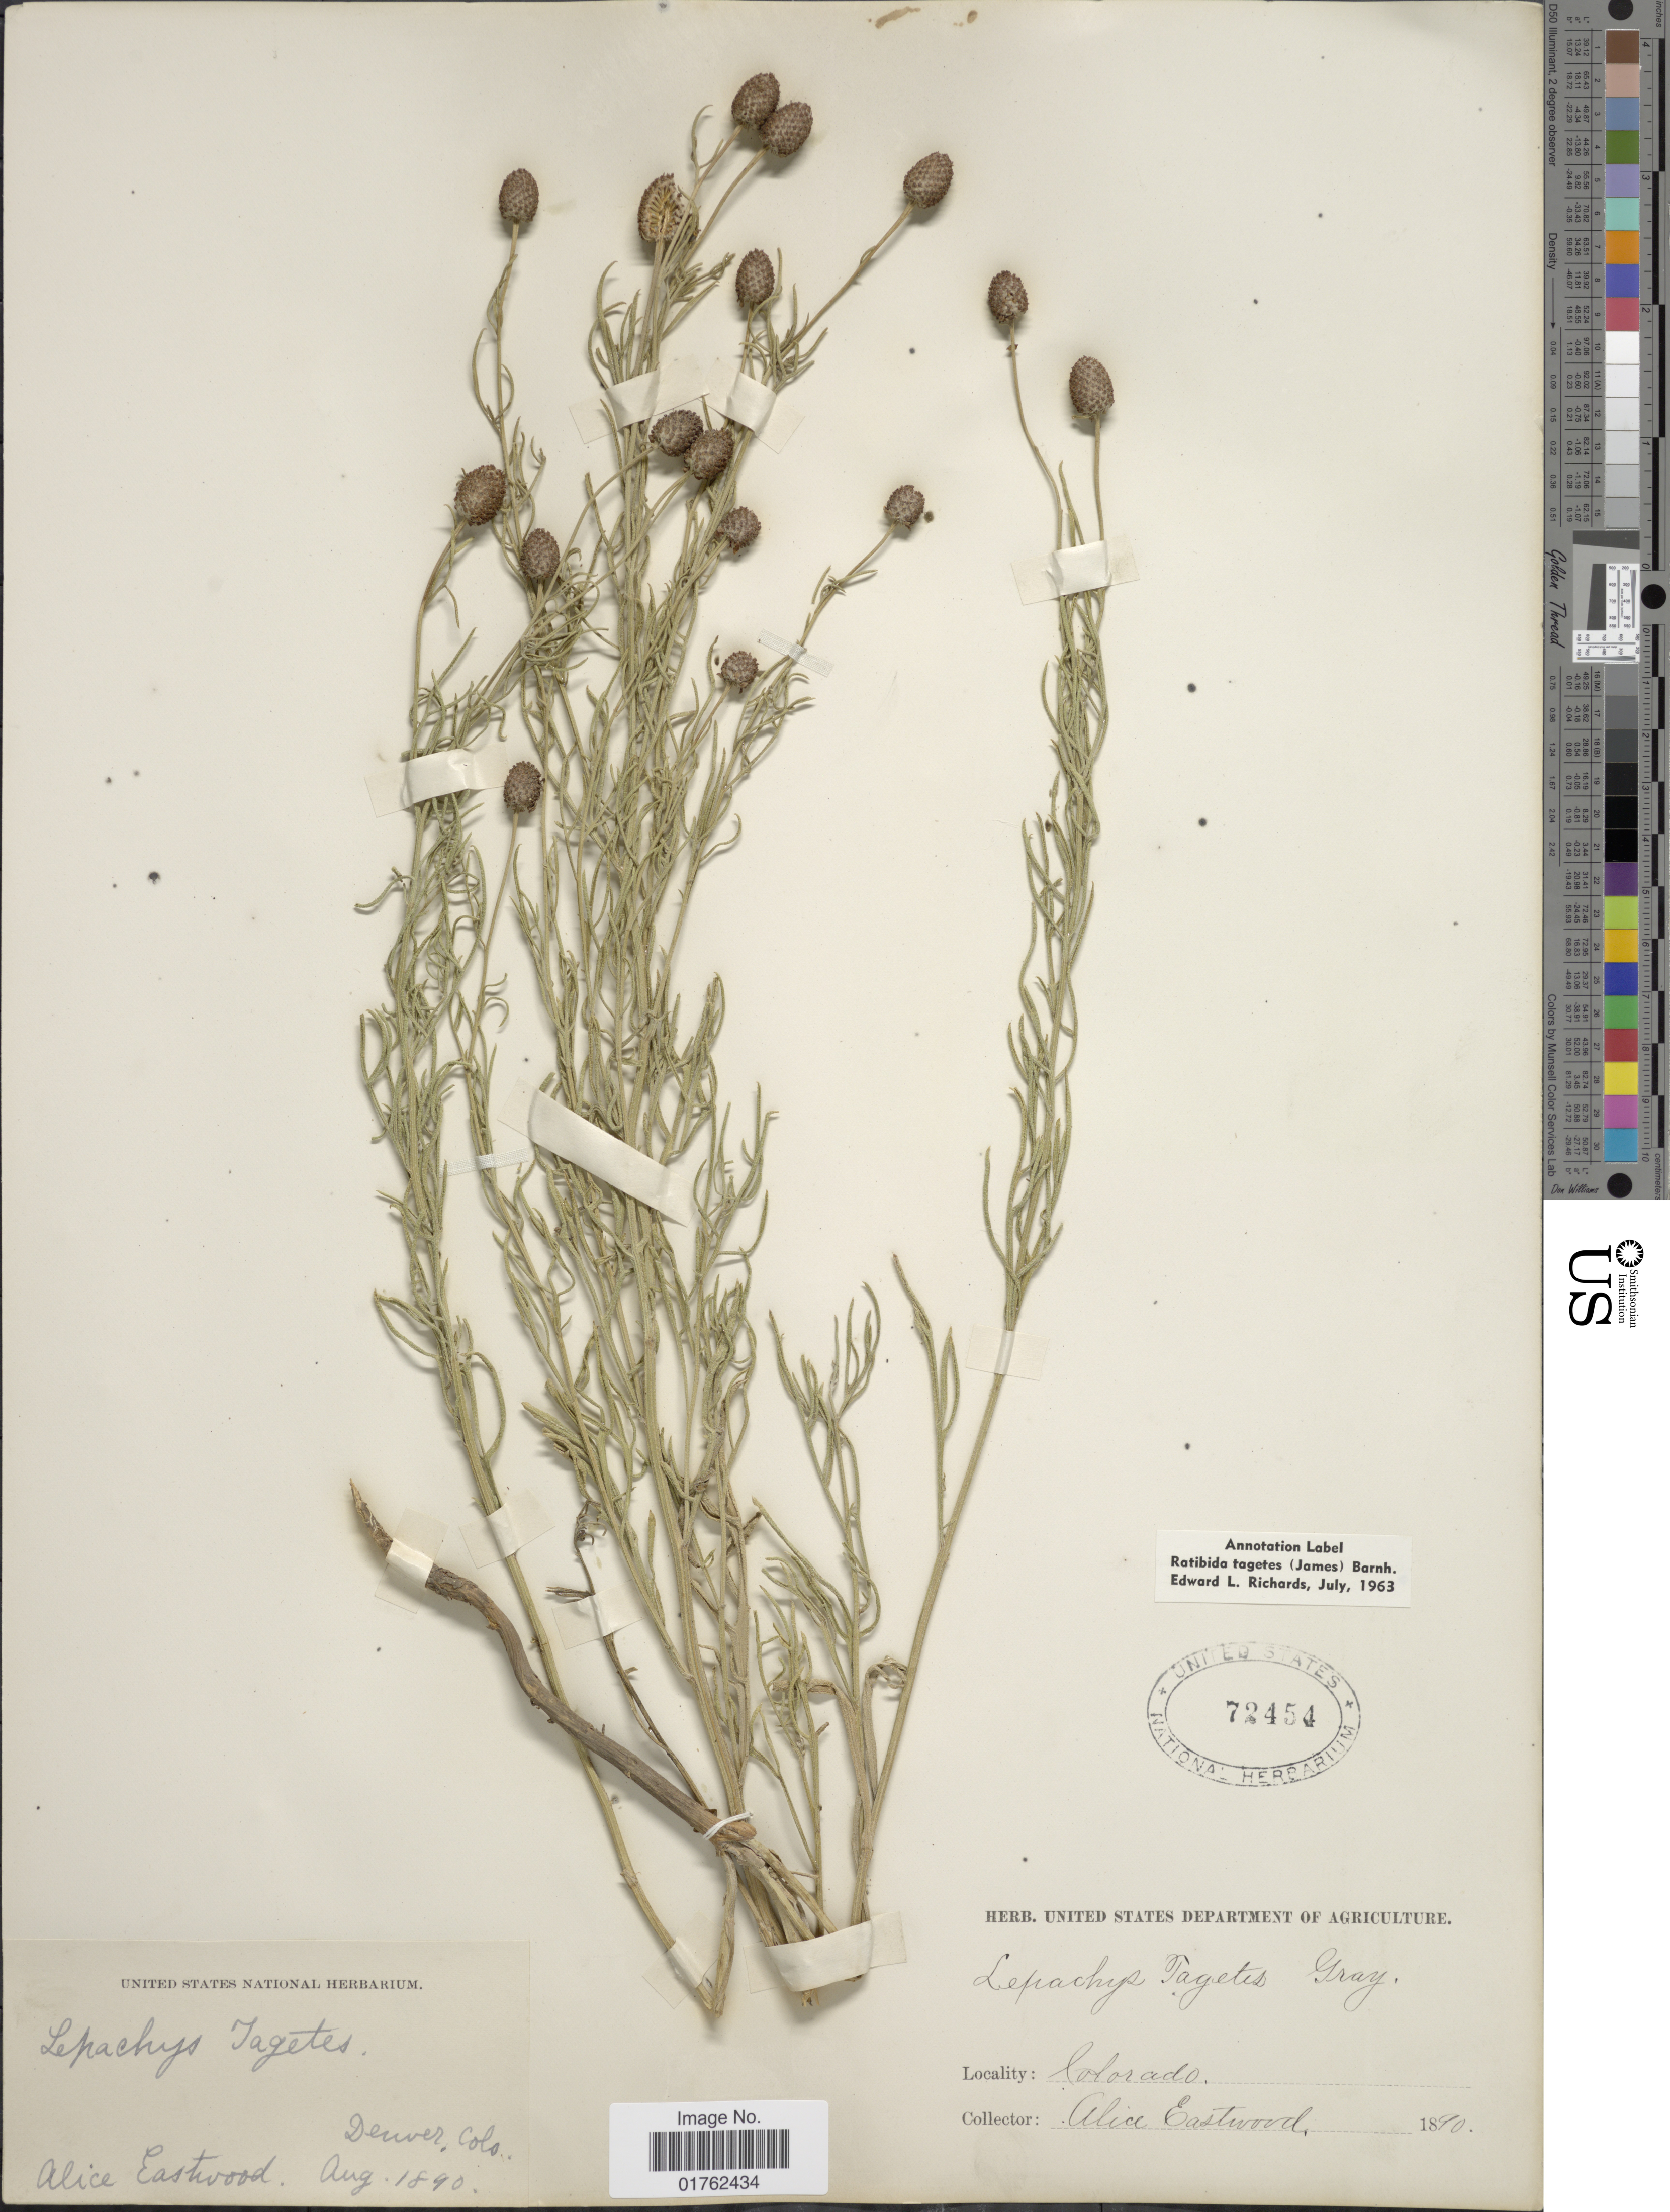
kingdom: Plantae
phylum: Tracheophyta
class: Magnoliopsida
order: Asterales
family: Asteraceae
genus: Ratibida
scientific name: Ratibida tagetes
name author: (James) Barnhart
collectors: A. Eastwood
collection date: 1890-08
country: United States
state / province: Colorado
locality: Denver.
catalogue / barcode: US 72454